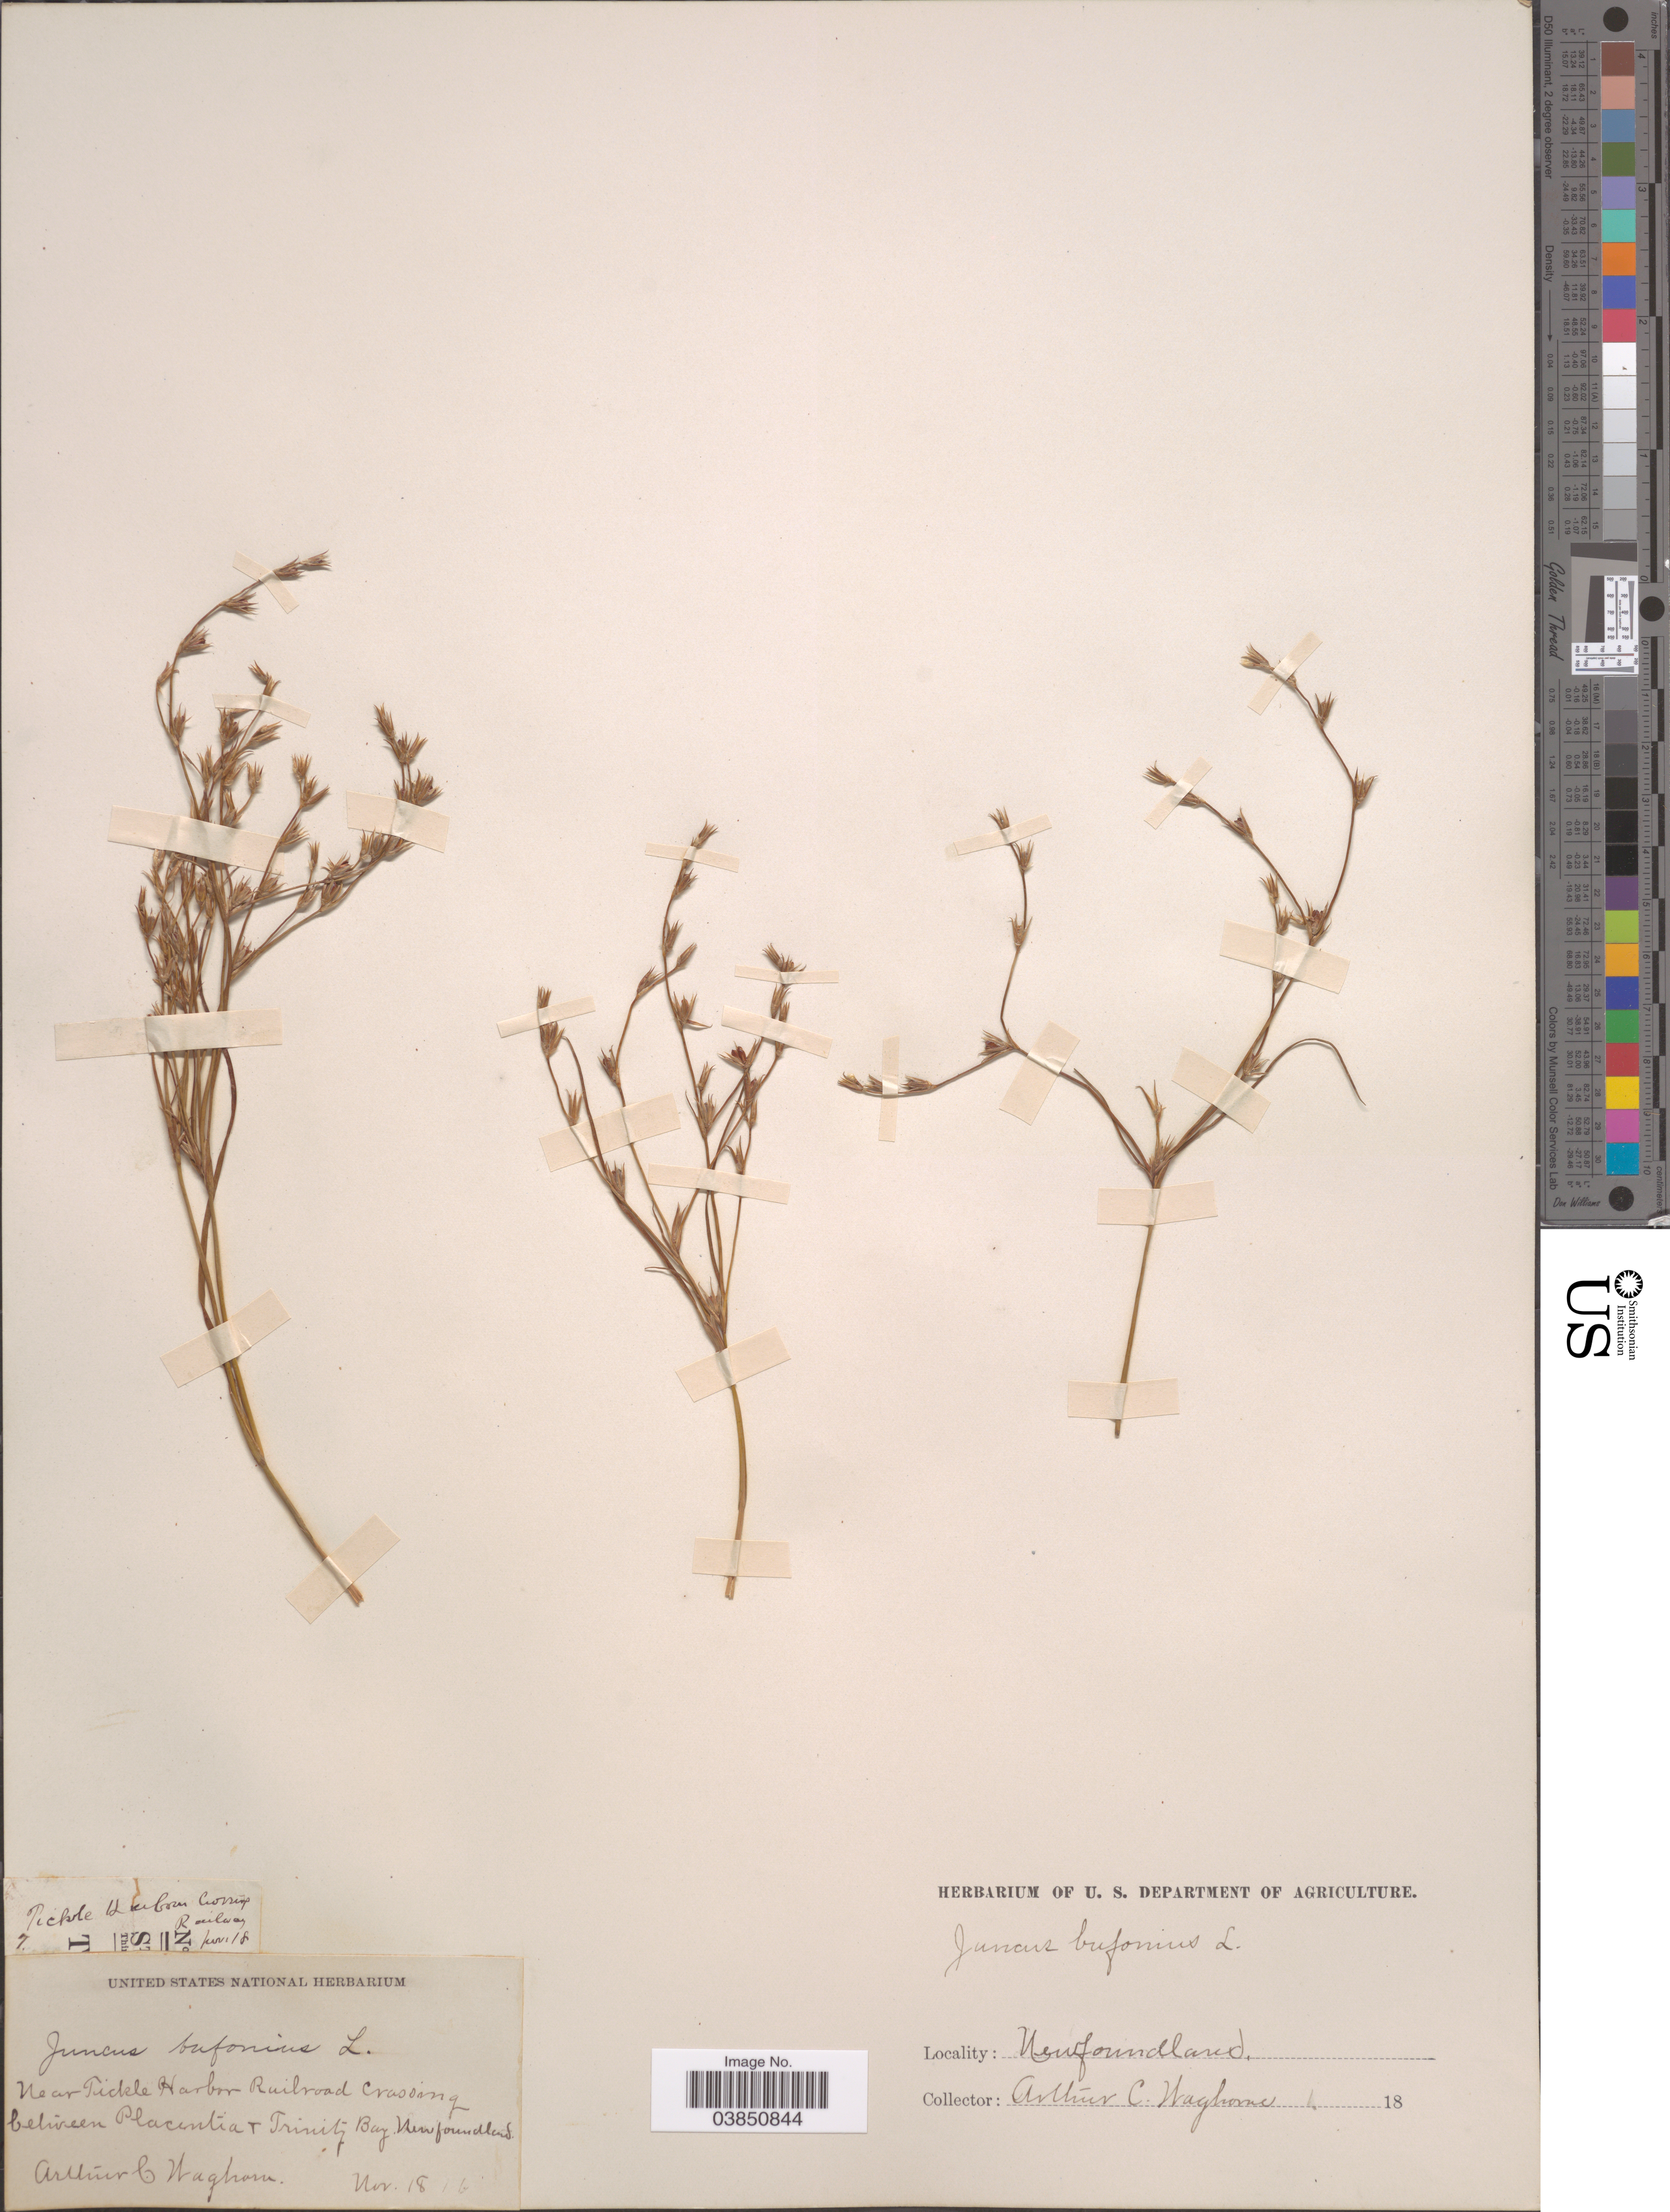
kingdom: Plantae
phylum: Tracheophyta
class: Liliopsida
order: Poales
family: Juncaceae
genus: Juncus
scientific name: Juncus bufonius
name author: L.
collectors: A. Waghorne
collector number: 7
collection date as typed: Transcribed d/m/y: 18/11/18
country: Canada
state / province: Newfoundland and Labrador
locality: Near Tickle Harbor Railroad Crossing between Placintia + Trinity Bay.